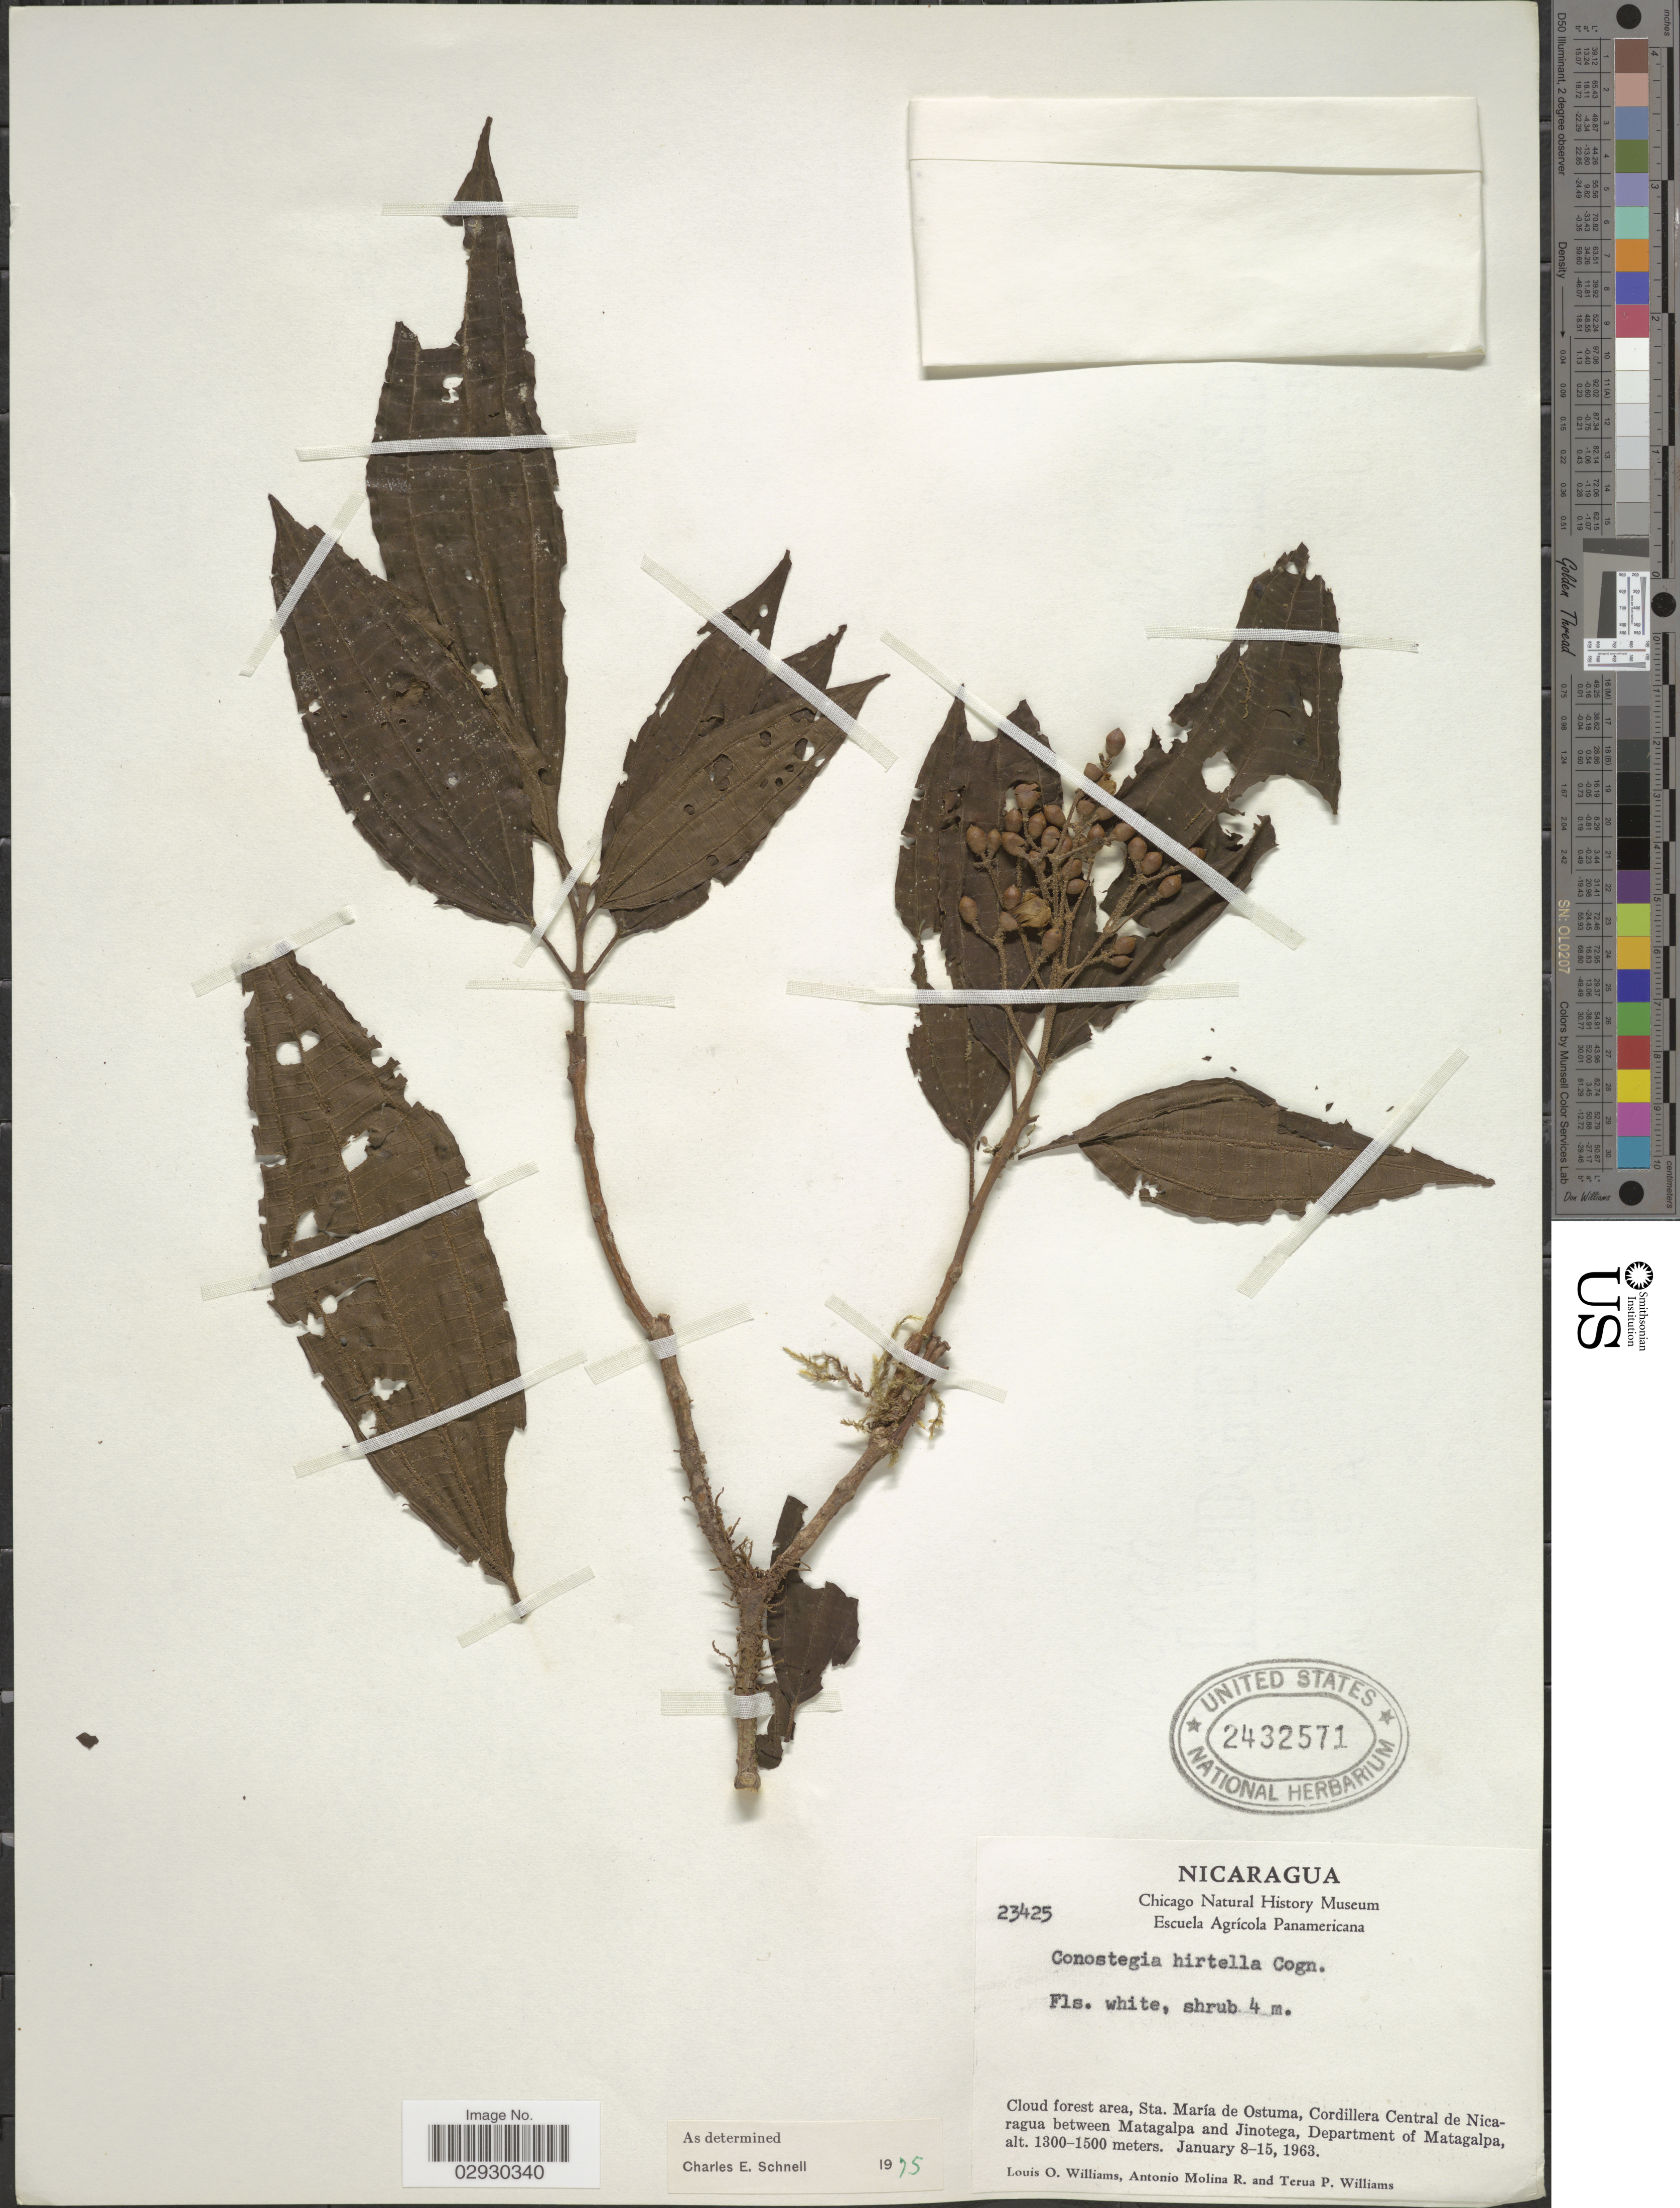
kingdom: Plantae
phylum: Tracheophyta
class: Magnoliopsida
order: Myrtales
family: Melastomataceae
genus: Conostegia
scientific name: Conostegia hirtella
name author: Cogn. in Donn. Sm.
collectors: L. O. Williams, A. Molina R. & T. P. Williams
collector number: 23425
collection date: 1963-01-08/1963-01-15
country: Nicaragua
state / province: Matagalpa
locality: Cloud forest area, Sta. María de Ostuma, Cordillera Central de Nicaragua between Matagalpa and Jinotega, Department of Matagalpa.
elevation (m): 1300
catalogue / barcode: US 2432571